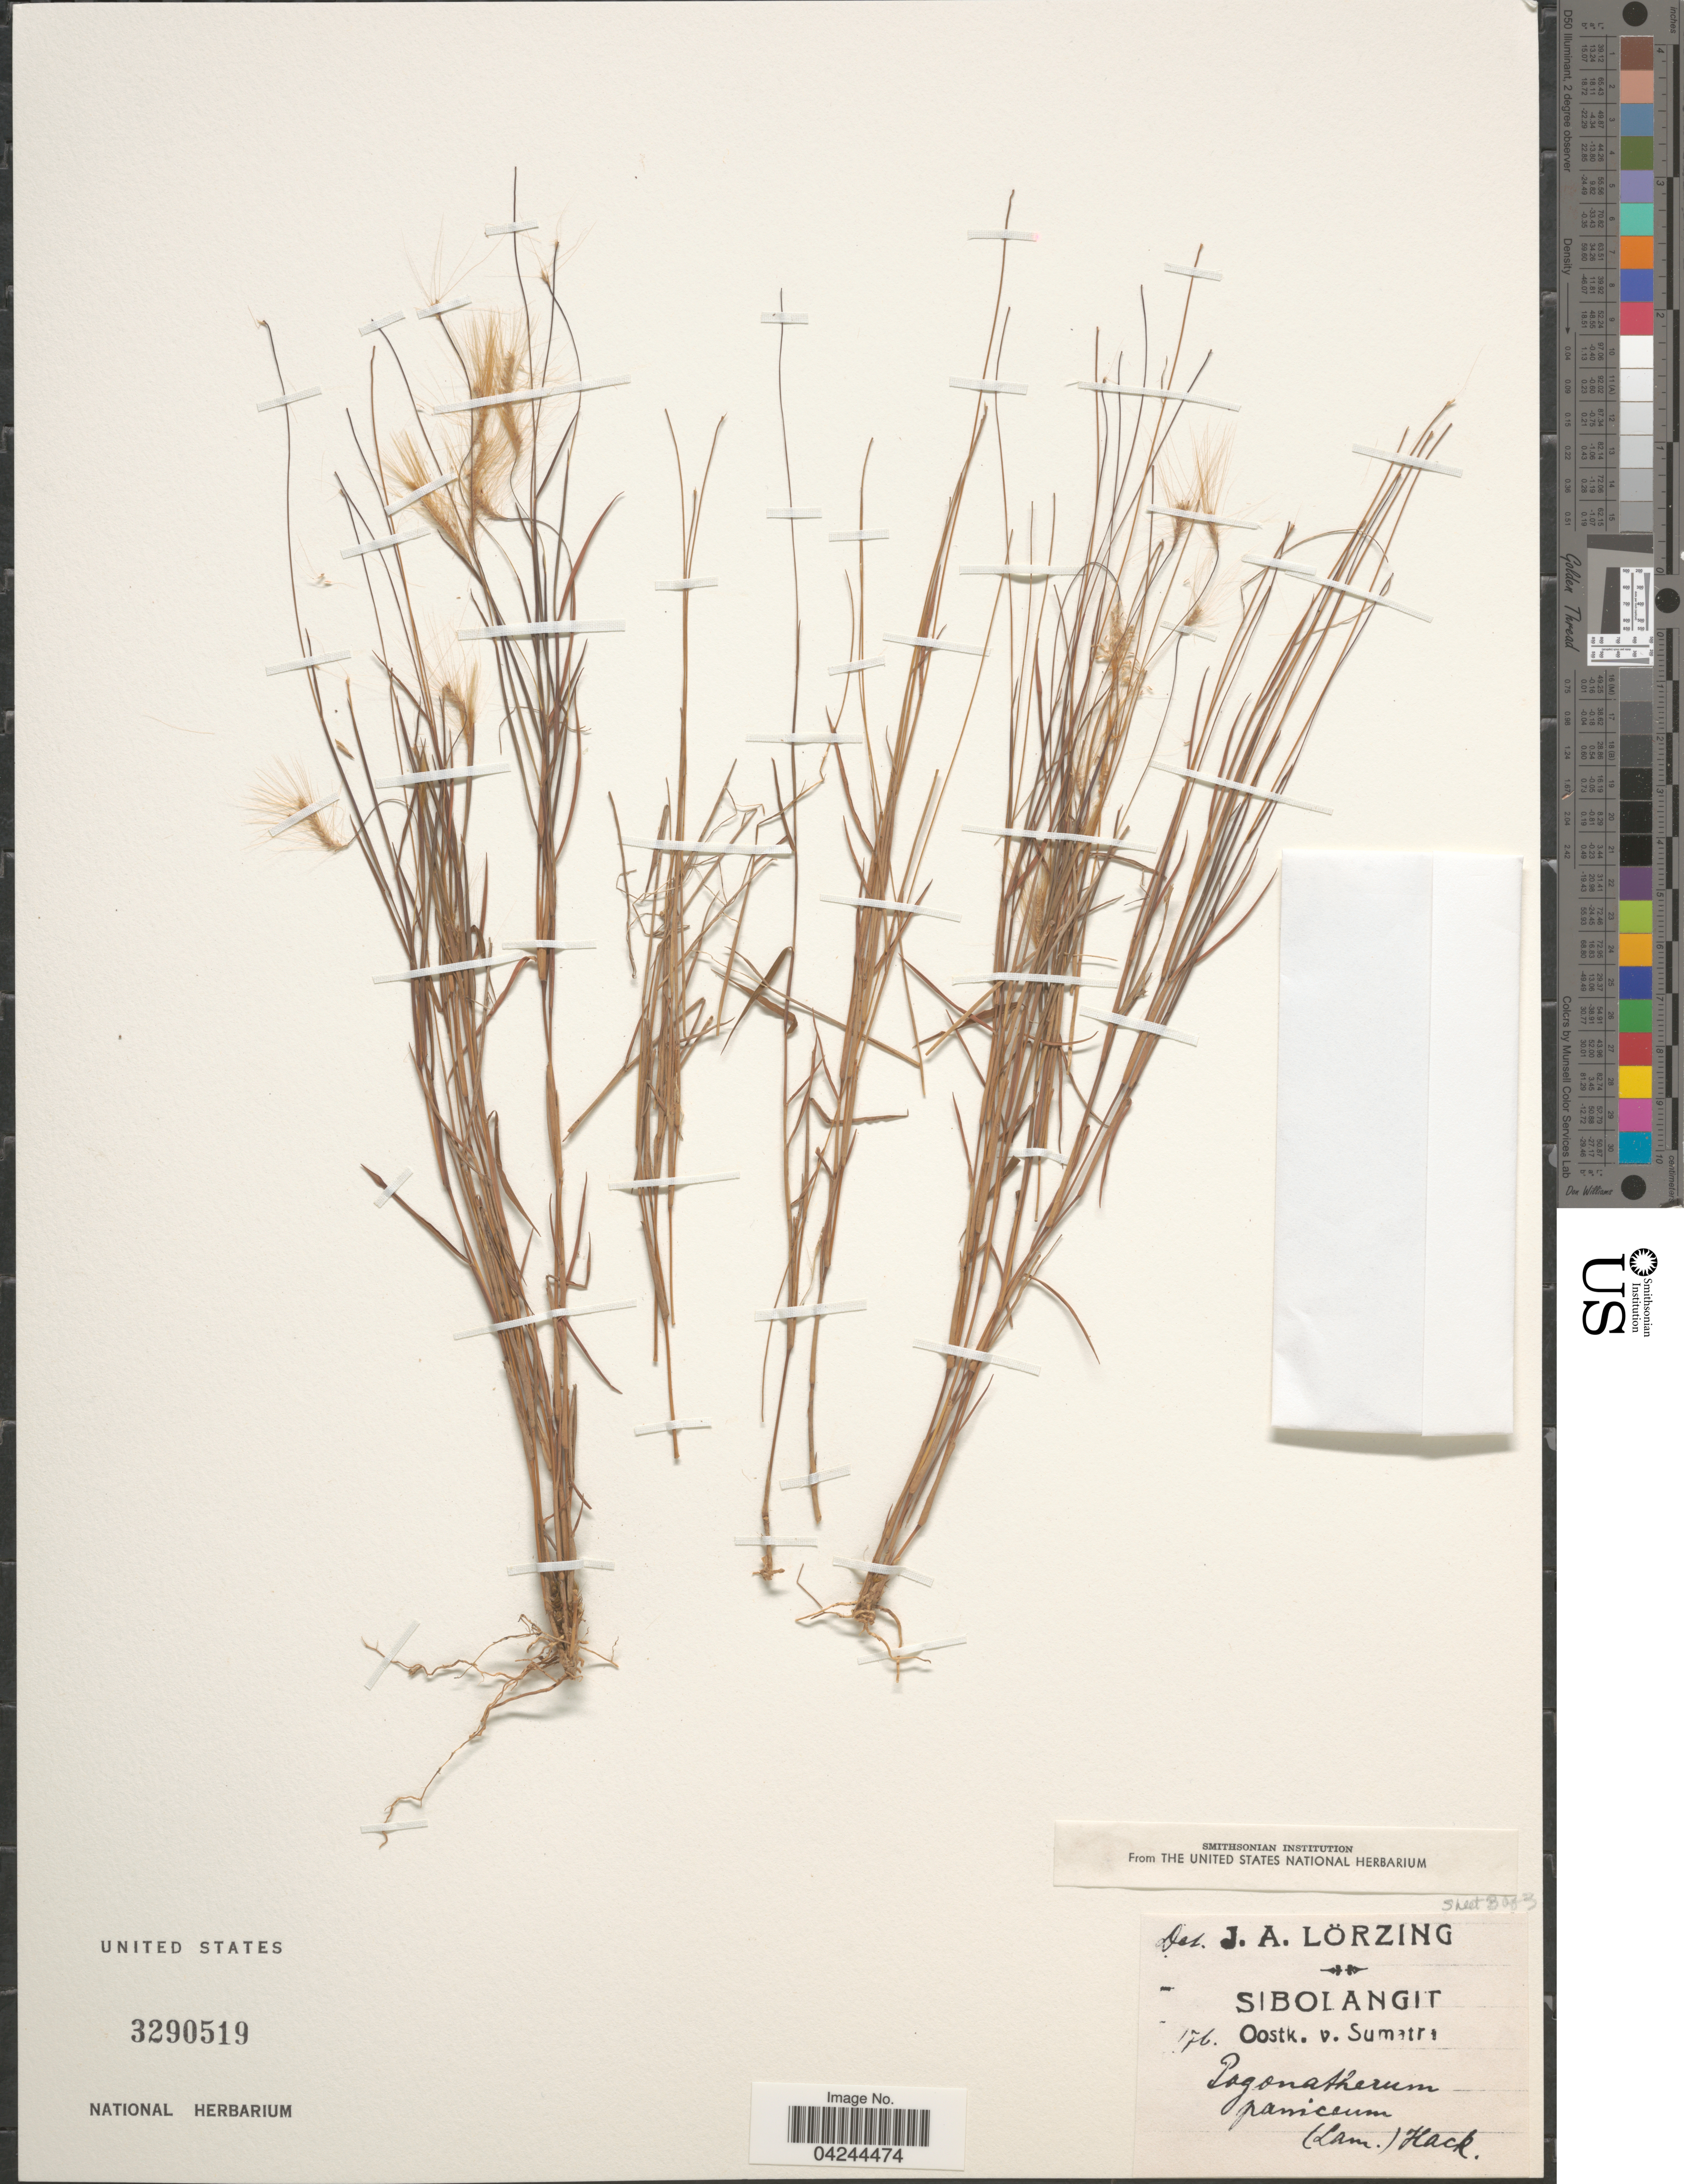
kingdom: Plantae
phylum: Tracheophyta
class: Liliopsida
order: Poales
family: Poaceae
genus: Pogonatherum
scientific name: Pogonatherum crinitum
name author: (Thunb.) Kunth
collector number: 176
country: Indonesia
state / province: Sumatra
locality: Sibolangit. Oostk. v. Sumatra.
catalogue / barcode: US 3290519